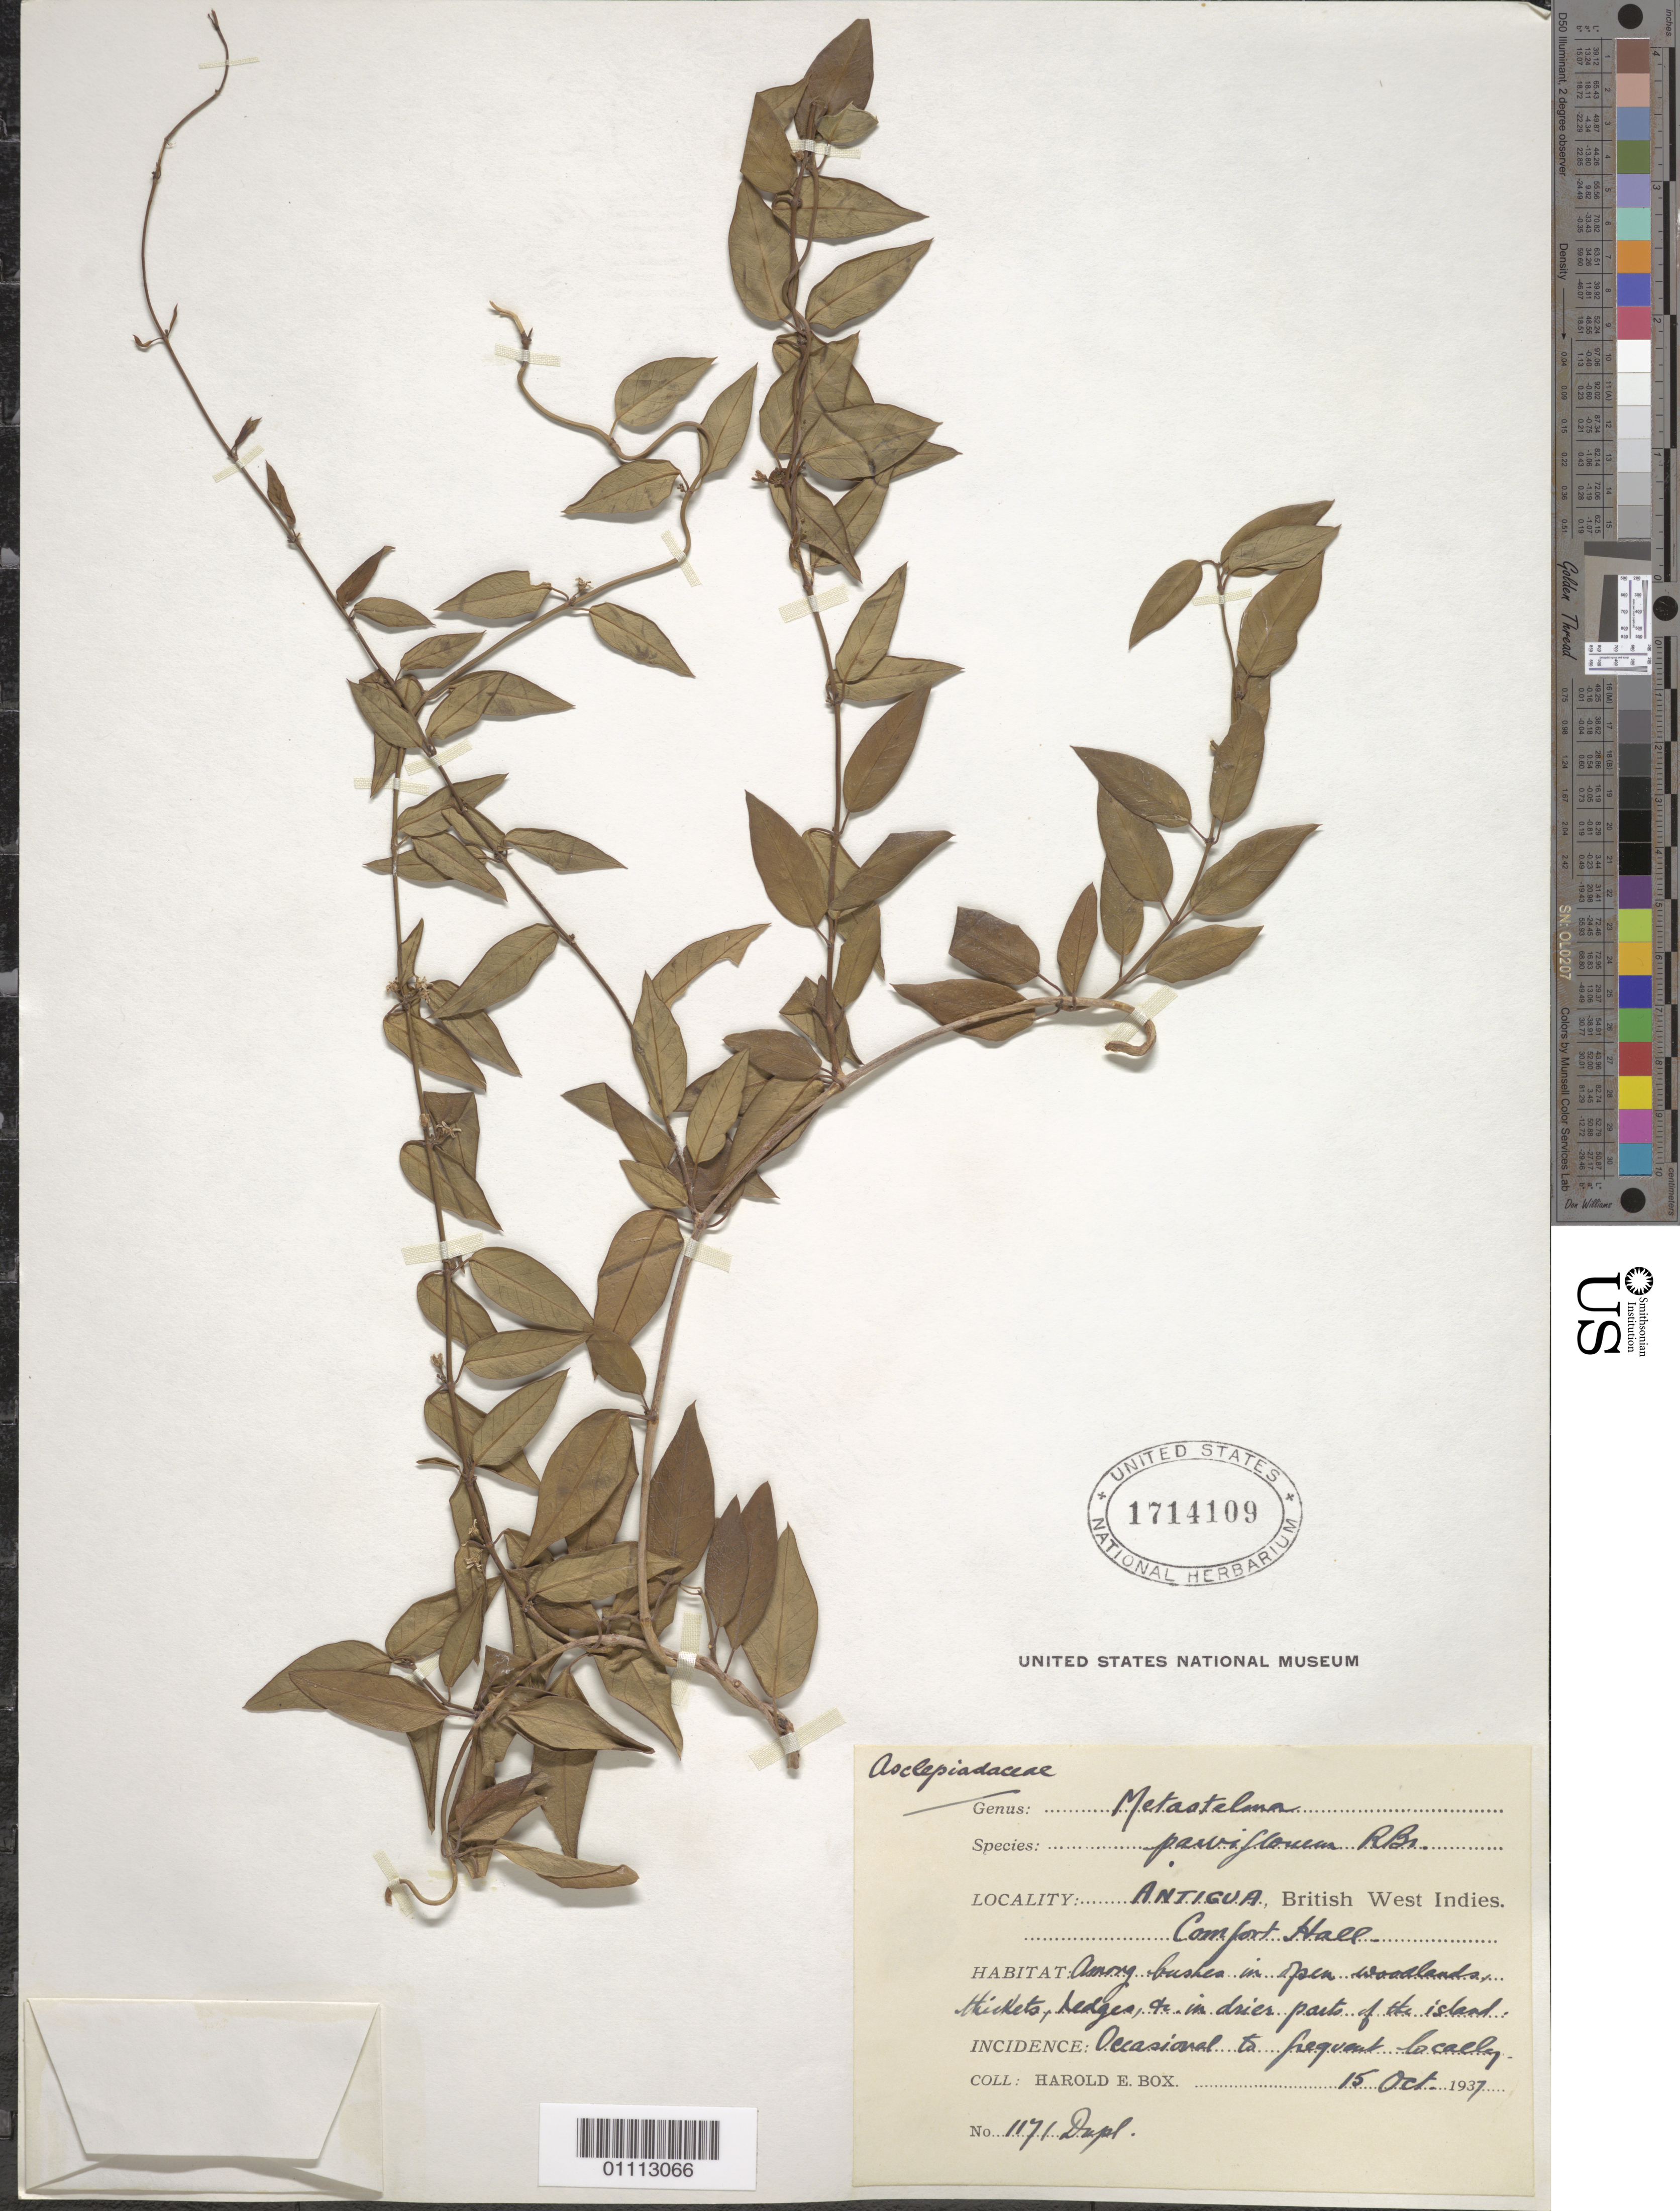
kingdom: Plantae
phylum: Tracheophyta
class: Magnoliopsida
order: Gentianales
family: Apocynaceae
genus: Metastelma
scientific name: Metastelma parviflorum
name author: (Sw.) Schult.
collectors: H. E. Box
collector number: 1171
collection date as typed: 15 Oct 1937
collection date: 1937-10-15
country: Antigua and Barbuda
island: Leeward Is.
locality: Comfort Hall. Among bushes in open woodlands, thickets, hedges, + in drier parts of the island.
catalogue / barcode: US 1714109